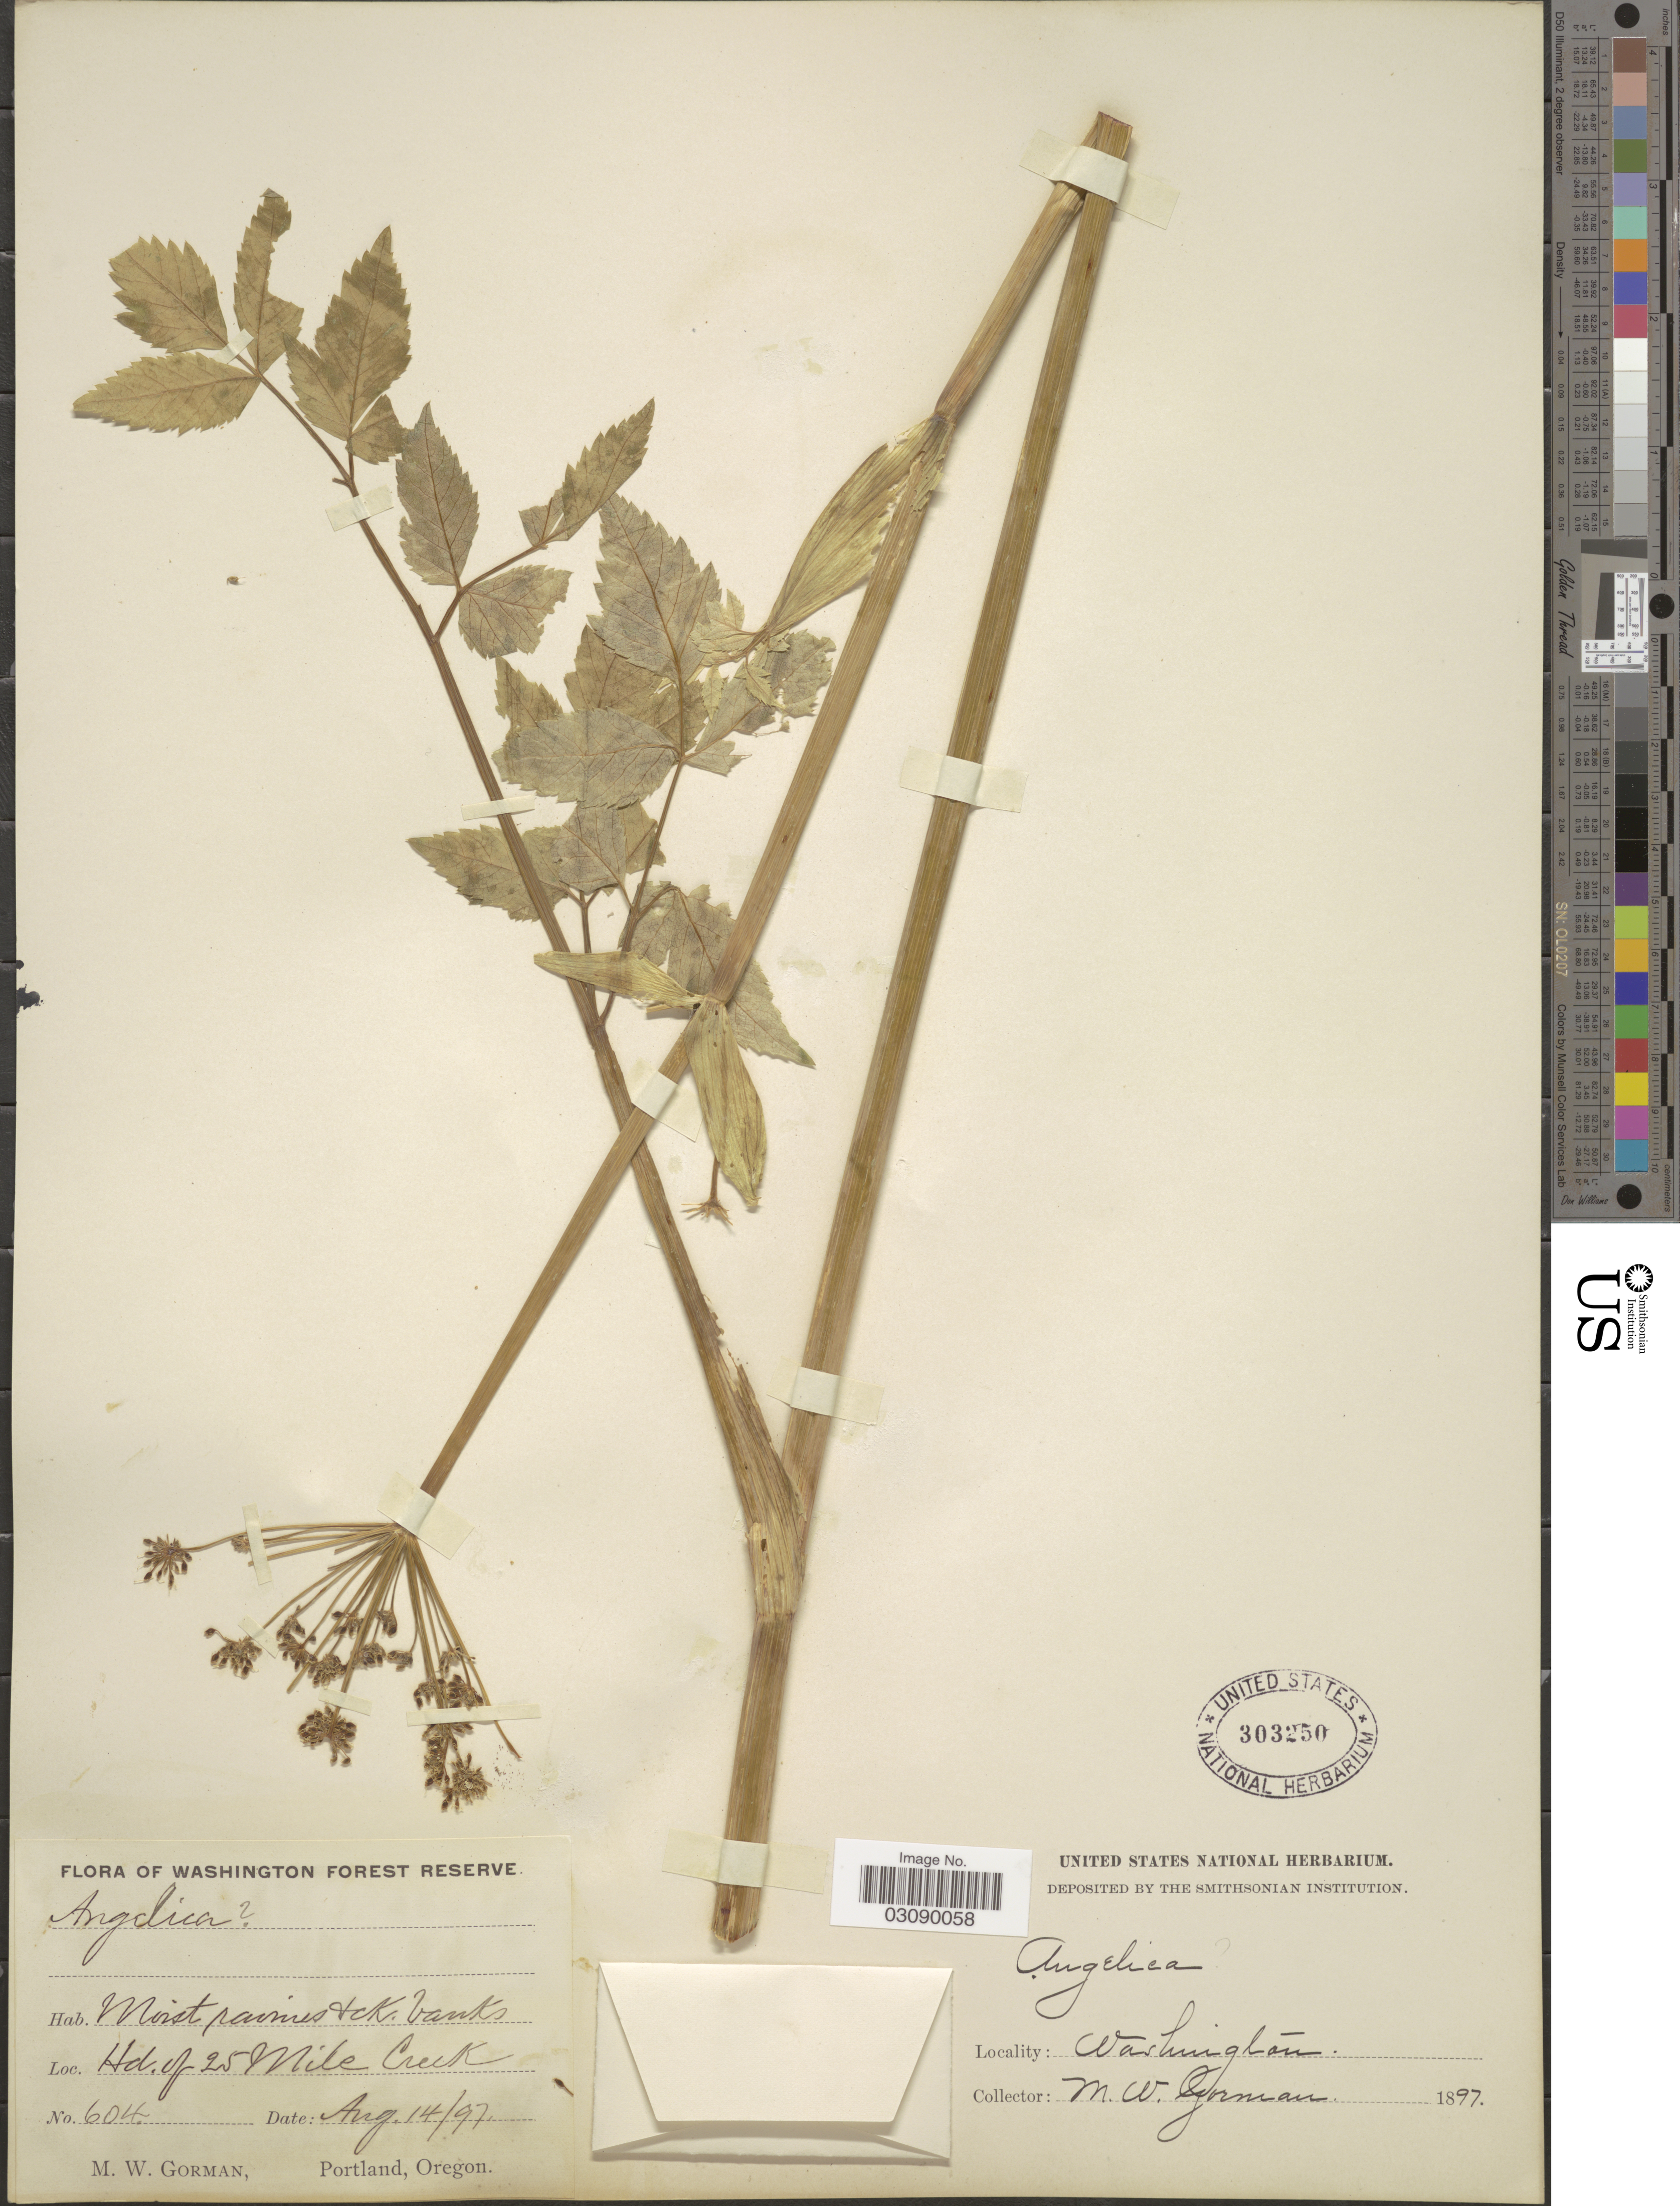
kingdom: Plantae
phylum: Tracheophyta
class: Magnoliopsida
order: Apiales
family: Apiaceae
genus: Angelica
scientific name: Angelica arguta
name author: Nutt.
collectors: M. W. Gorman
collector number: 604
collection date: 1897-08-14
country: United States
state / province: Washington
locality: Hd. of 25 Mile Creek. Washington Forest Reserve.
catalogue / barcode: US 303250